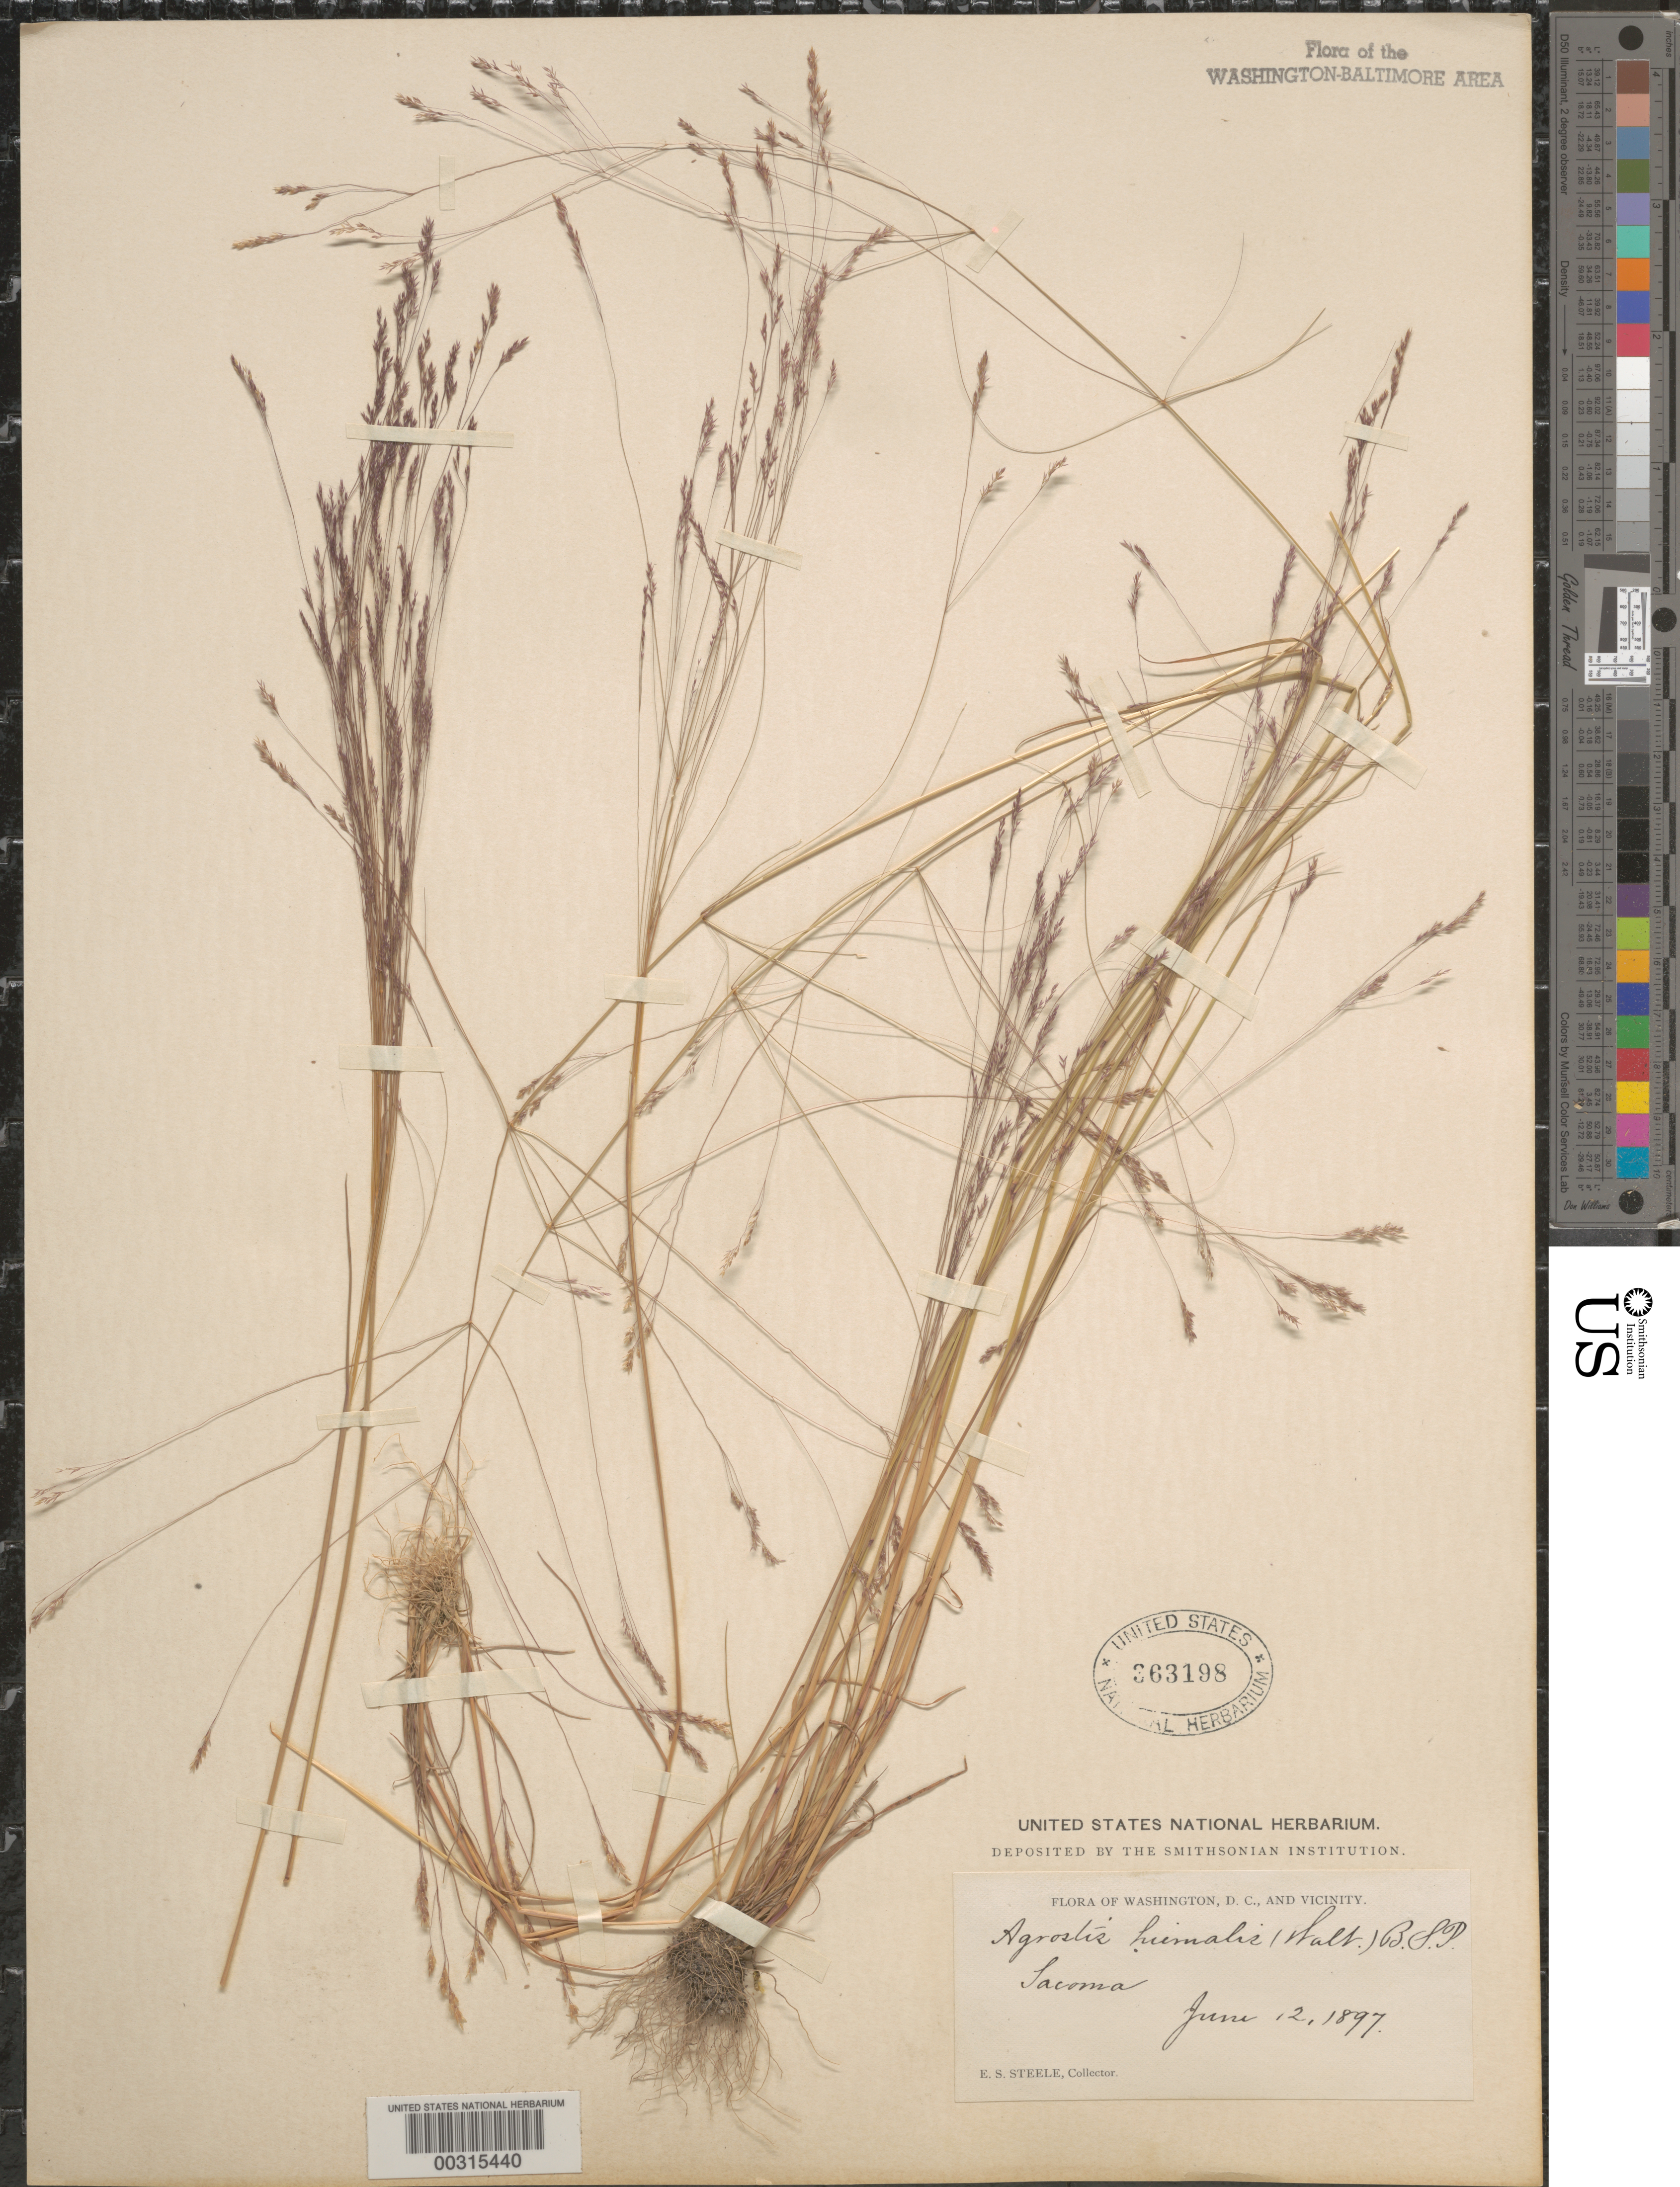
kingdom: Plantae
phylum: Tracheophyta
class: Liliopsida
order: Poales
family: Poaceae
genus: Agrostis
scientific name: Agrostis hyemalis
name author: (Walter) Britton et al.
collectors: E. Steele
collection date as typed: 12 Jun 1897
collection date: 1897-06-12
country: United States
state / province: Maryland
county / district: Montgomery / Prince George's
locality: Takoma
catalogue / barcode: US 363198